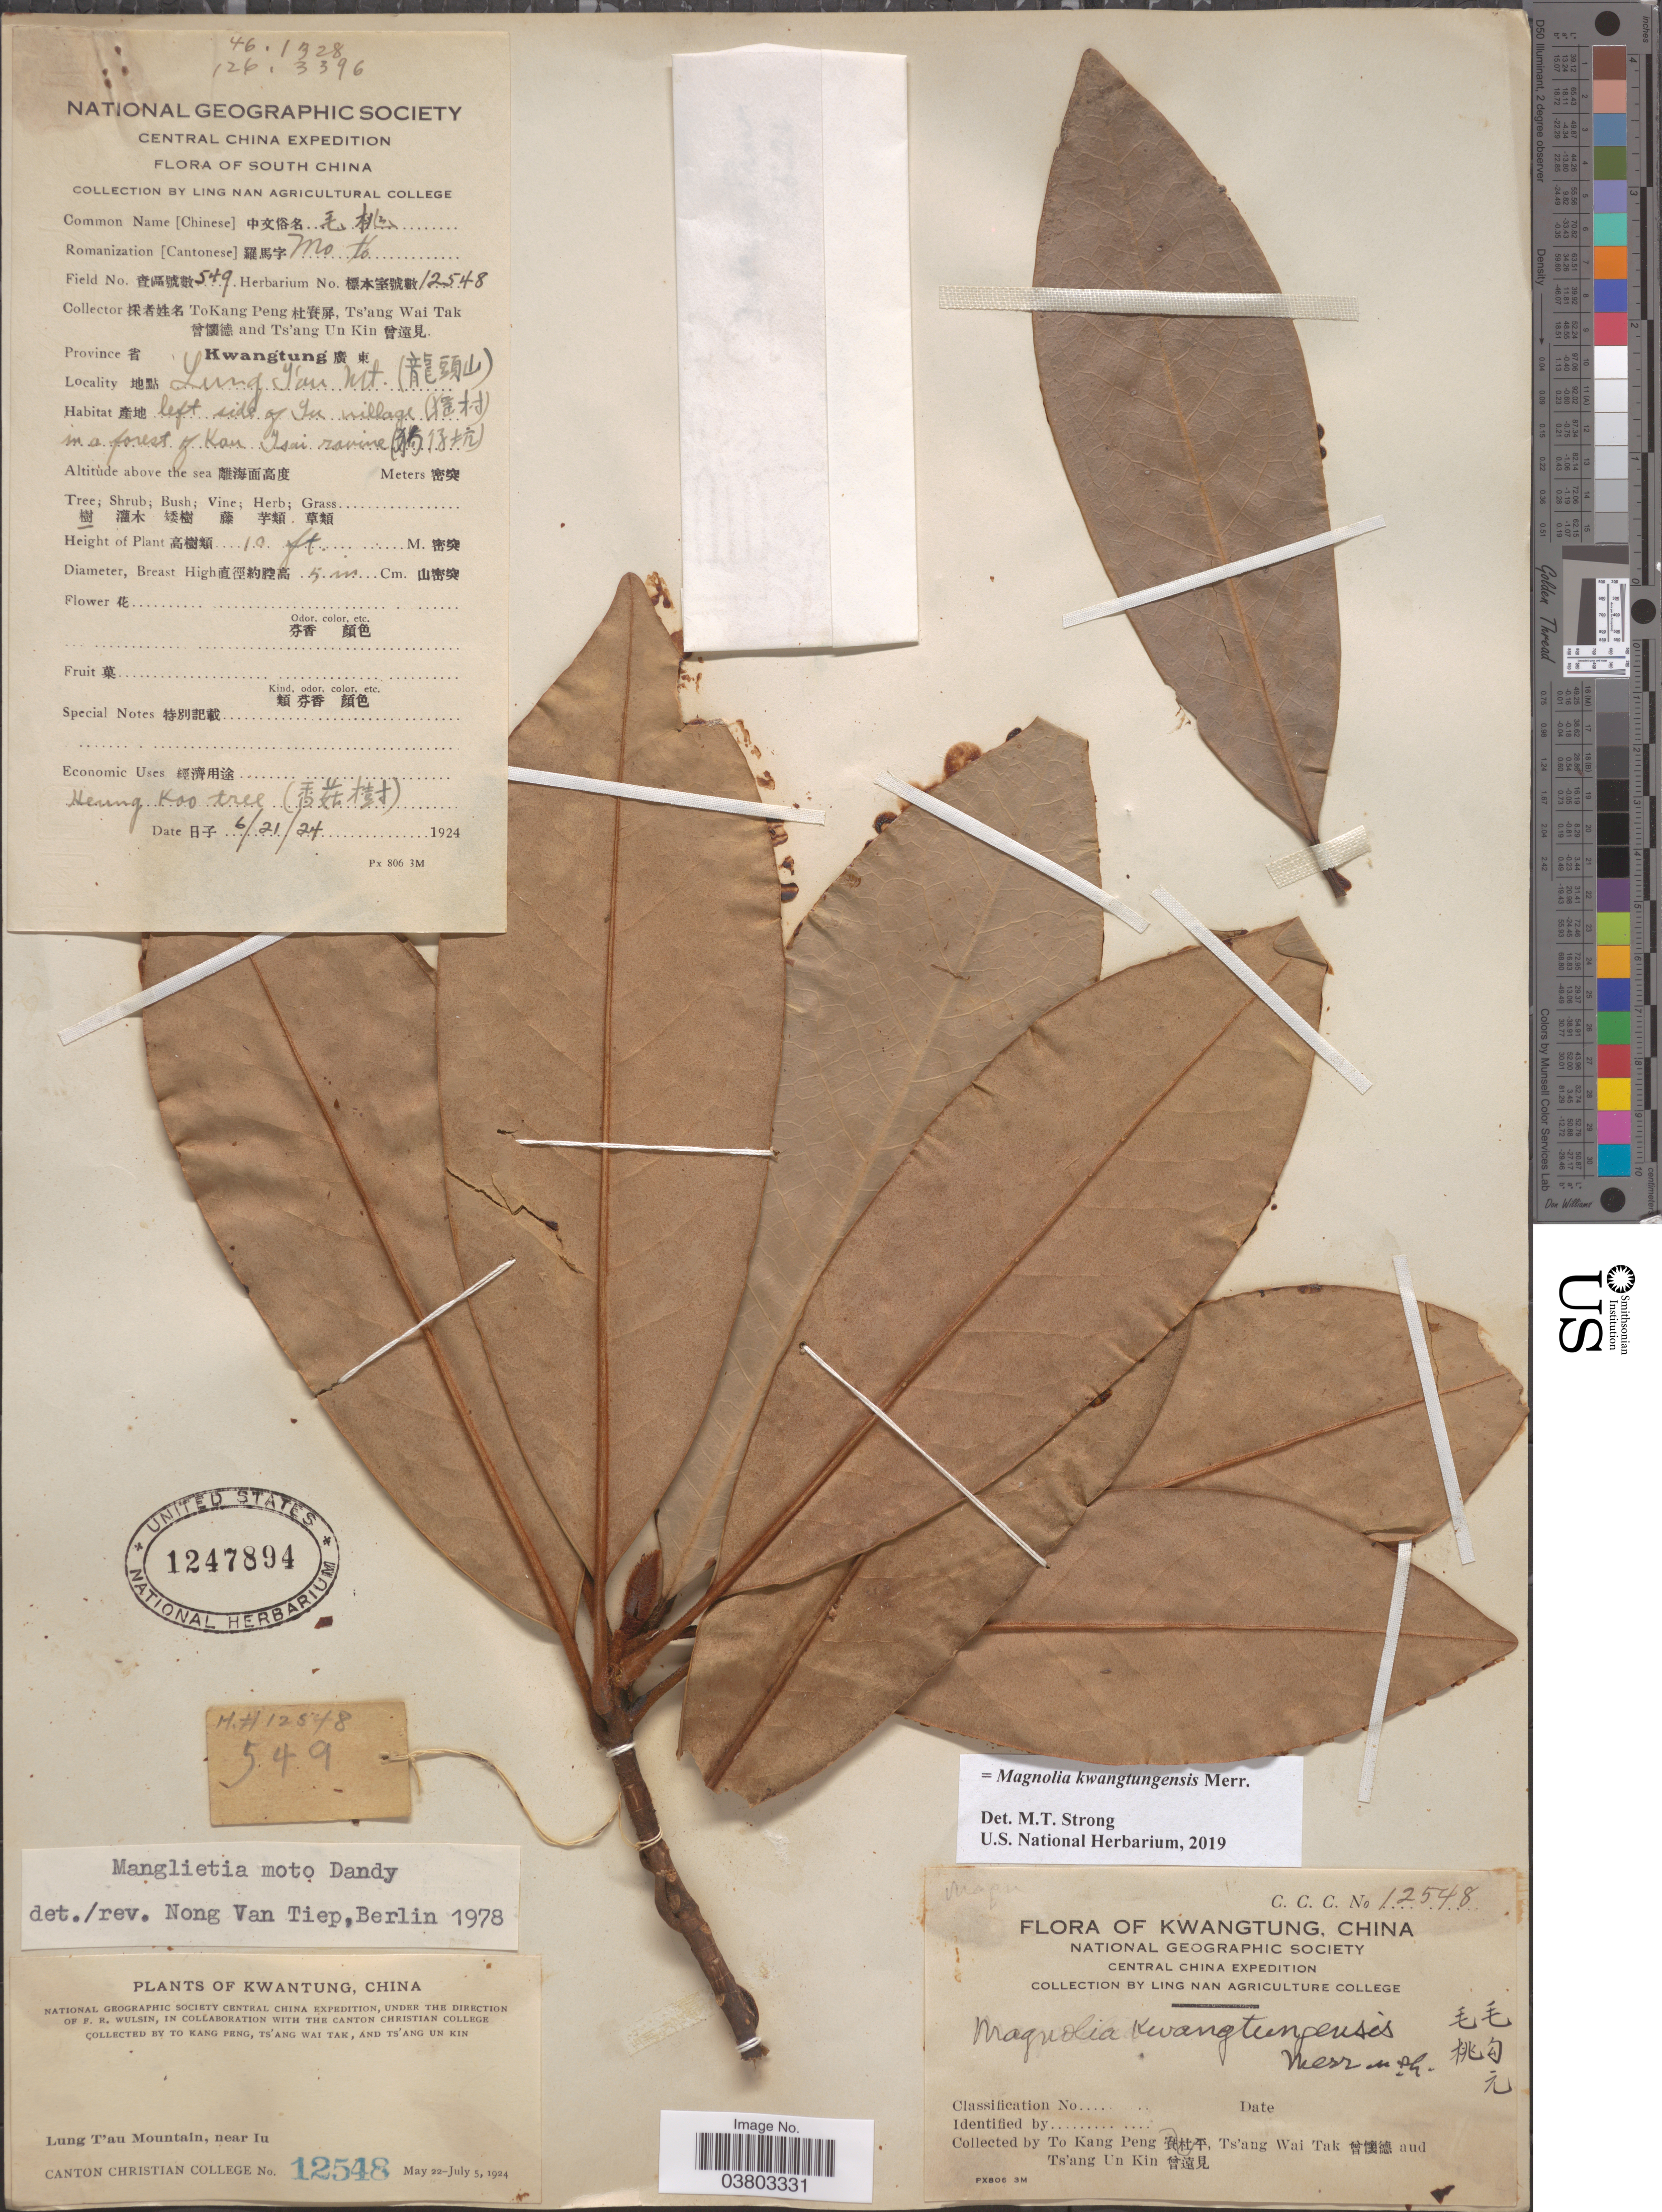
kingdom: Plantae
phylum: Tracheophyta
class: Magnoliopsida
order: Magnoliales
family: Magnoliaceae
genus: Magnolia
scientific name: Magnolia kwangtungensis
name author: Merr.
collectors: T. K. Peng, W. T. Tsang & Ts' Ang Un Kin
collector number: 12548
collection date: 1924-05-22/1924-07-05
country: China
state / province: Guangdong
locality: Kwangtung. Lung Tau Mountain, near Iu.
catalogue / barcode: US 1247894